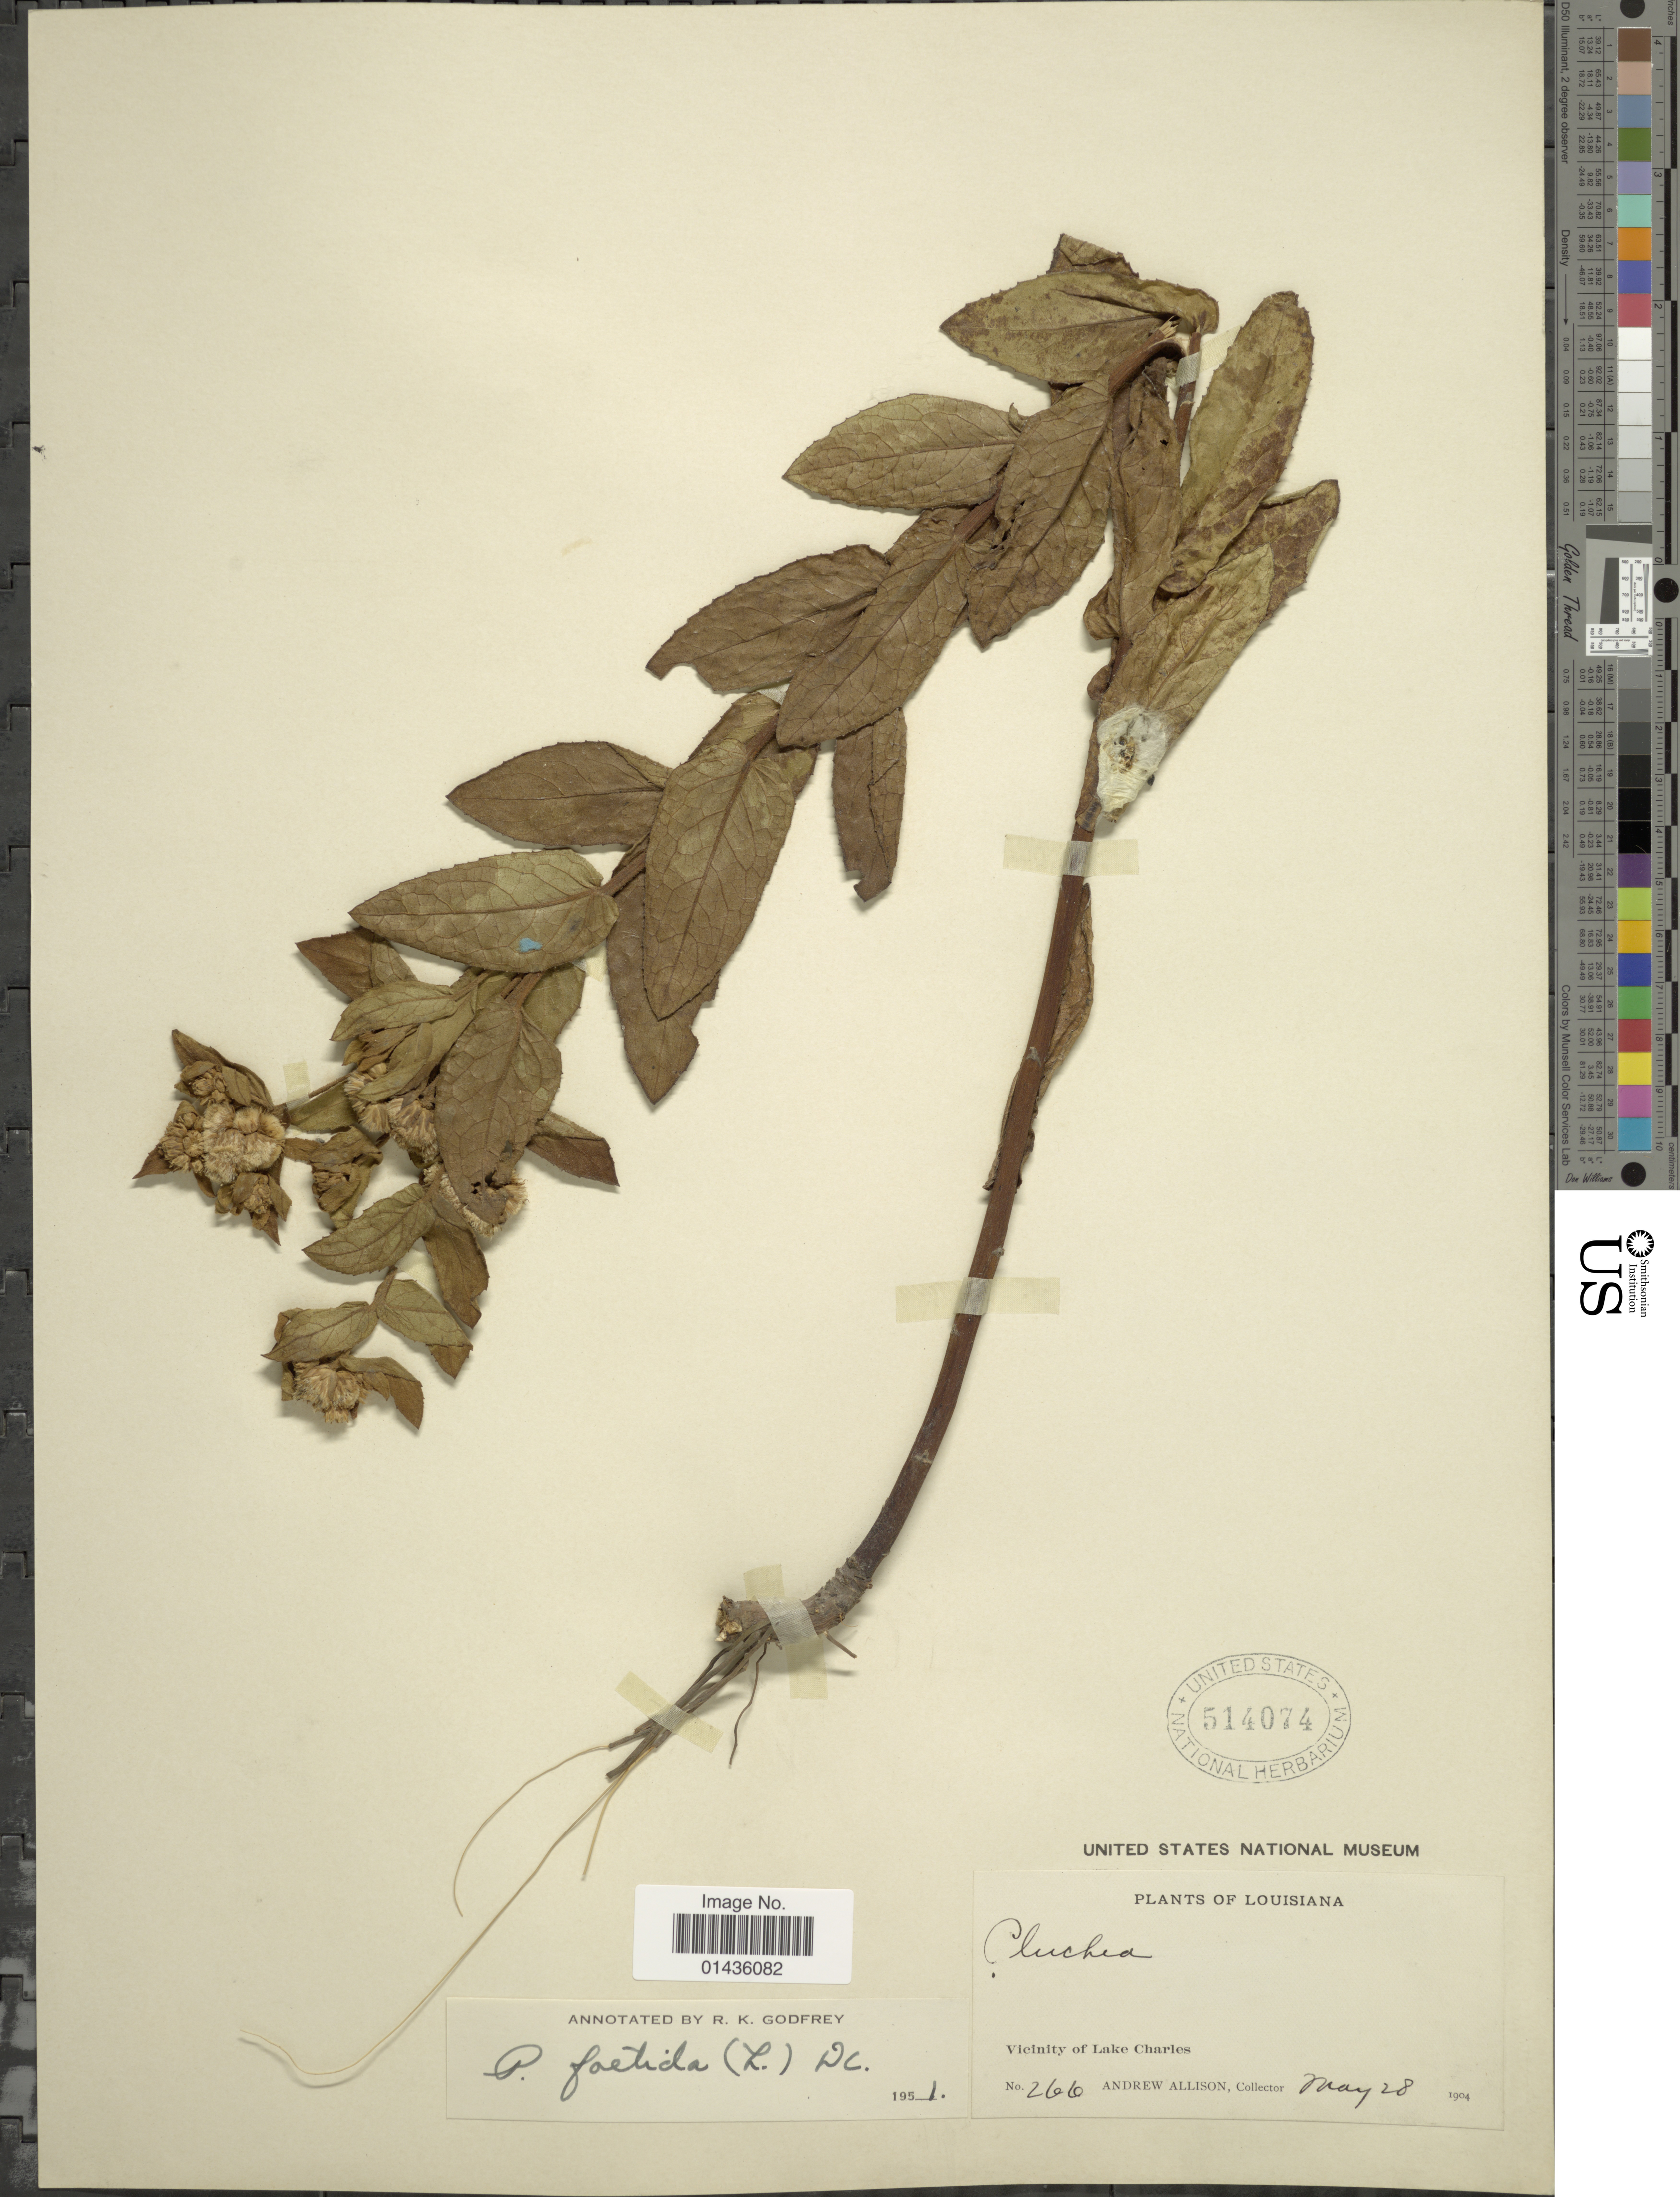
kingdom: Plantae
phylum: Tracheophyta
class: Magnoliopsida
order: Asterales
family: Asteraceae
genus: Pluchea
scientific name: Pluchea foetida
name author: (L.) DC.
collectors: A. Allison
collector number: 266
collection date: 1904-05-28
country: United States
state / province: Louisiana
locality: Vicinity of Lake Charles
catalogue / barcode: US 514074